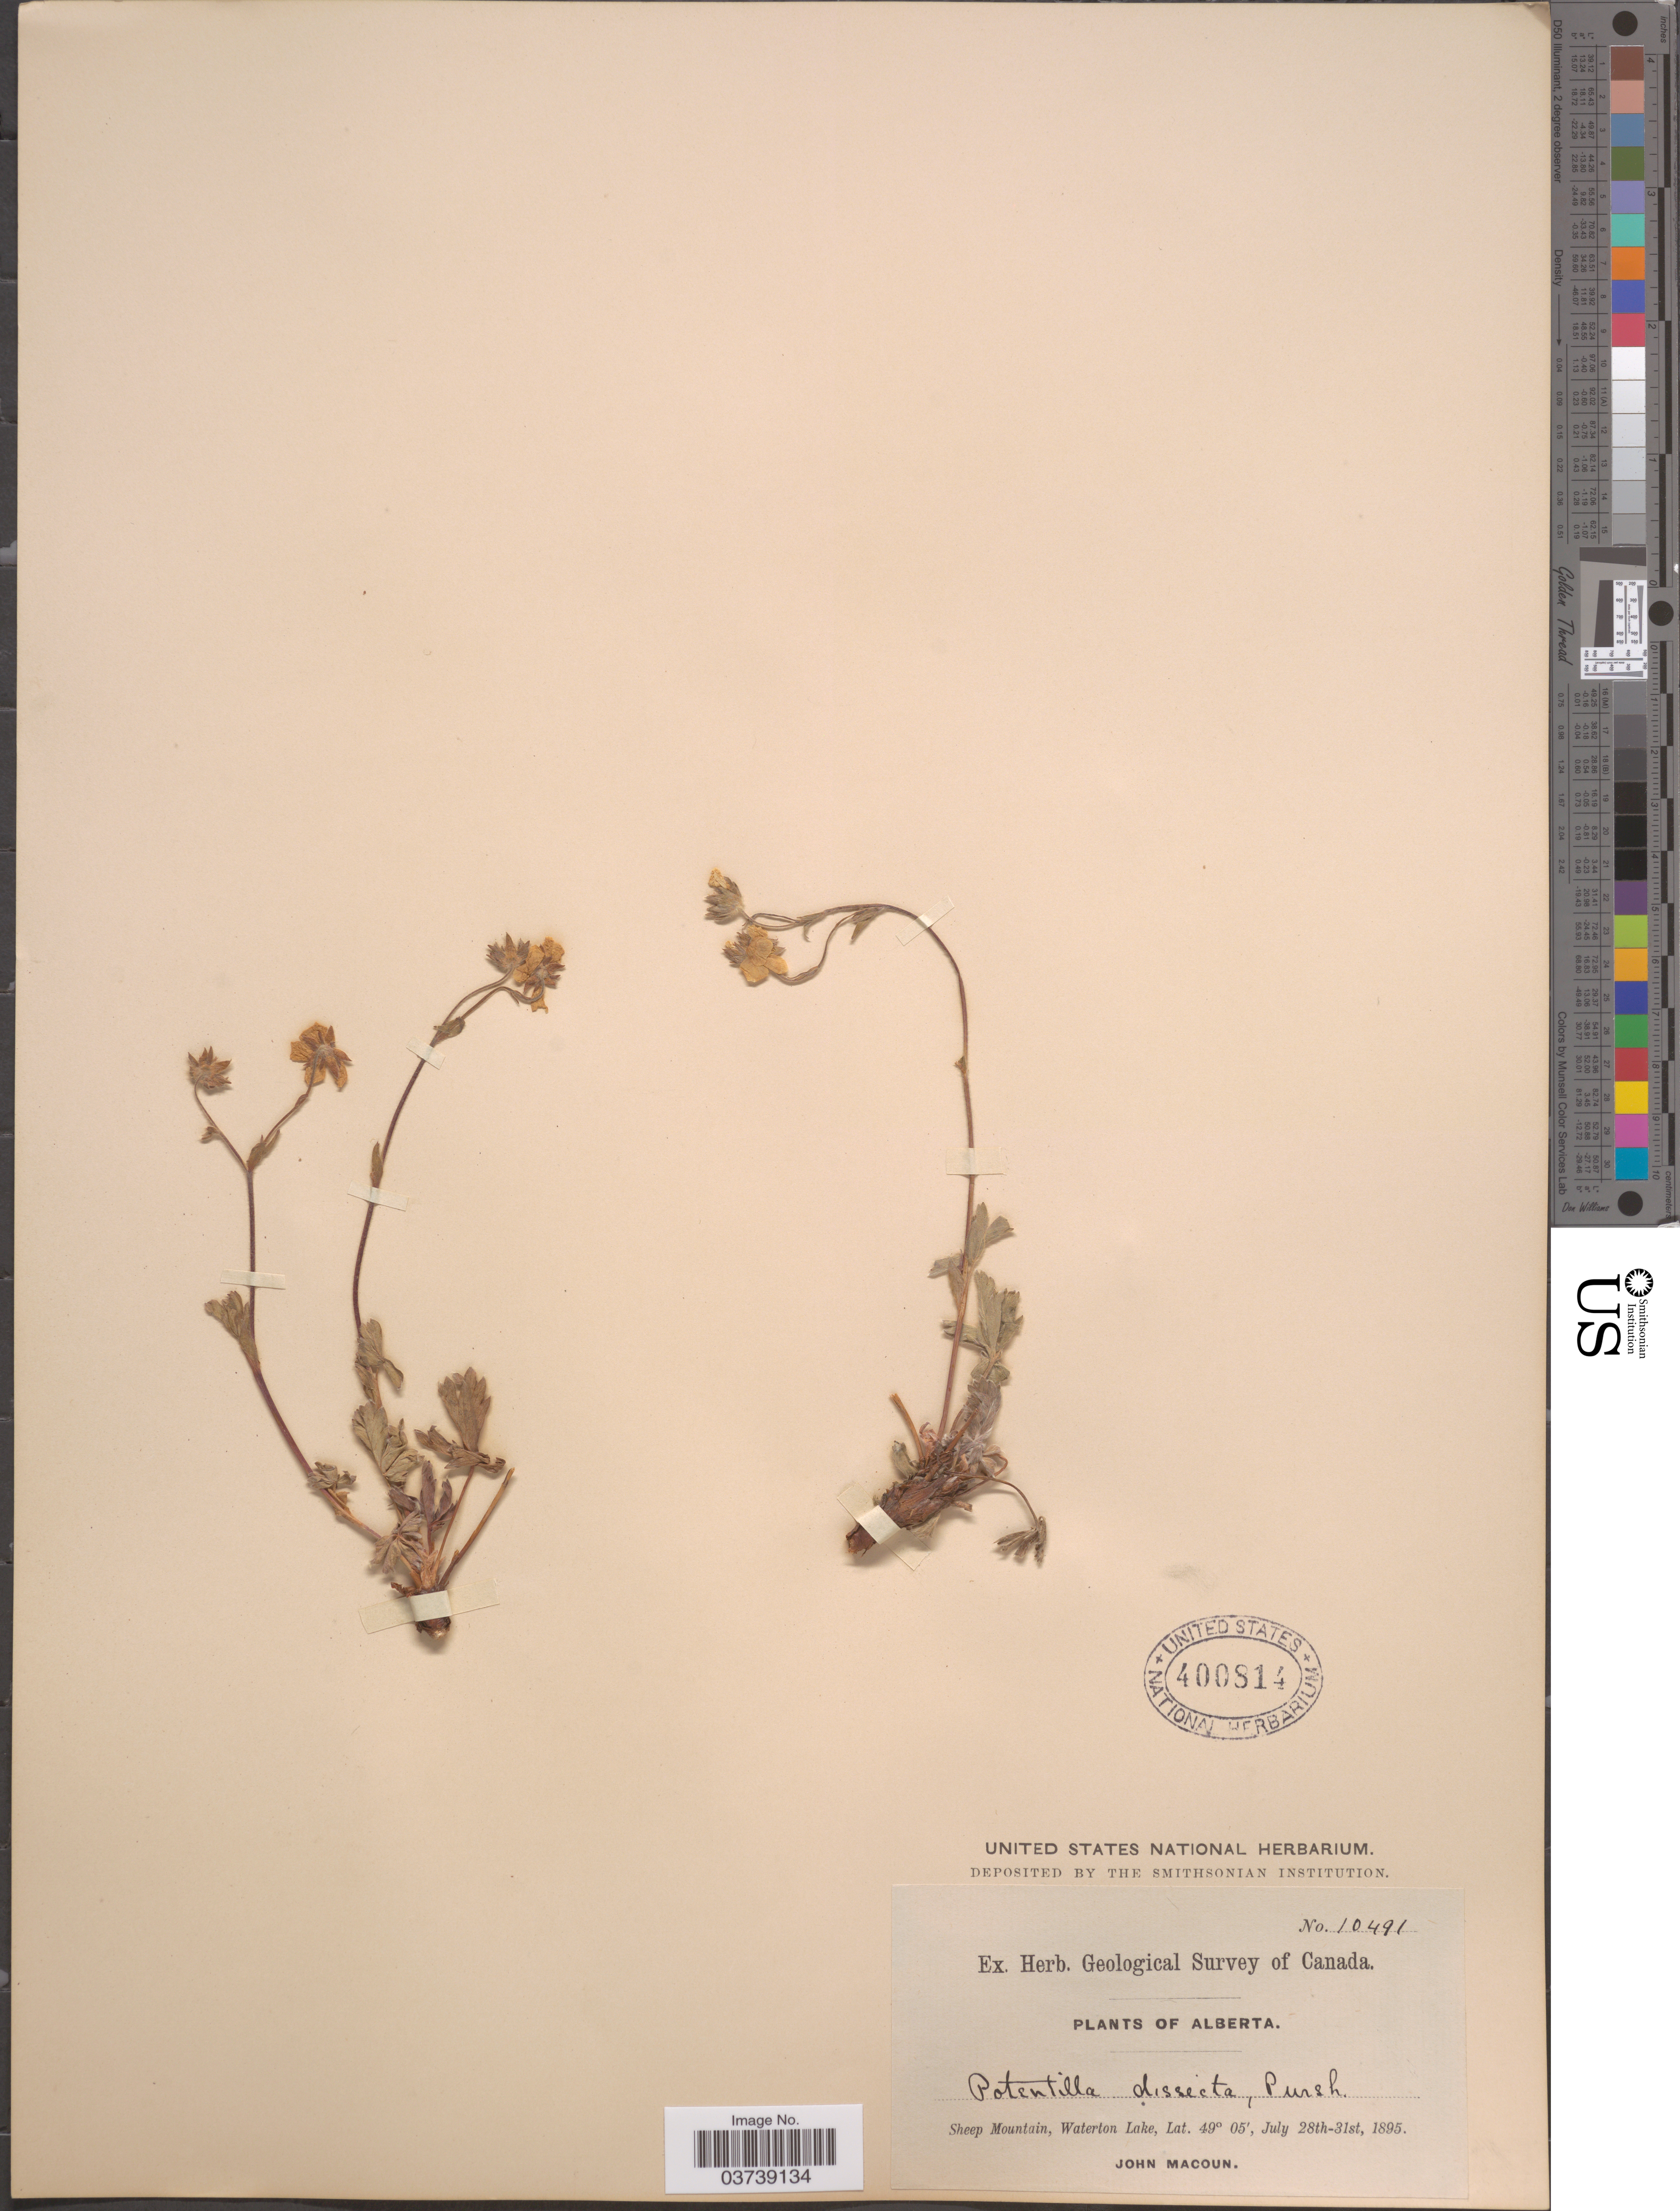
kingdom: Plantae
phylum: Tracheophyta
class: Magnoliopsida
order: Rosales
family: Rosaceae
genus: Potentilla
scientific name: Potentilla diversifolia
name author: Lehm.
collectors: J. Macoun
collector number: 10491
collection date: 1895-07-28/1895-07-31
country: Canada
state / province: Alberta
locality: Sheep Mountain, Waterton Lake.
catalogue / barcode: US 400814